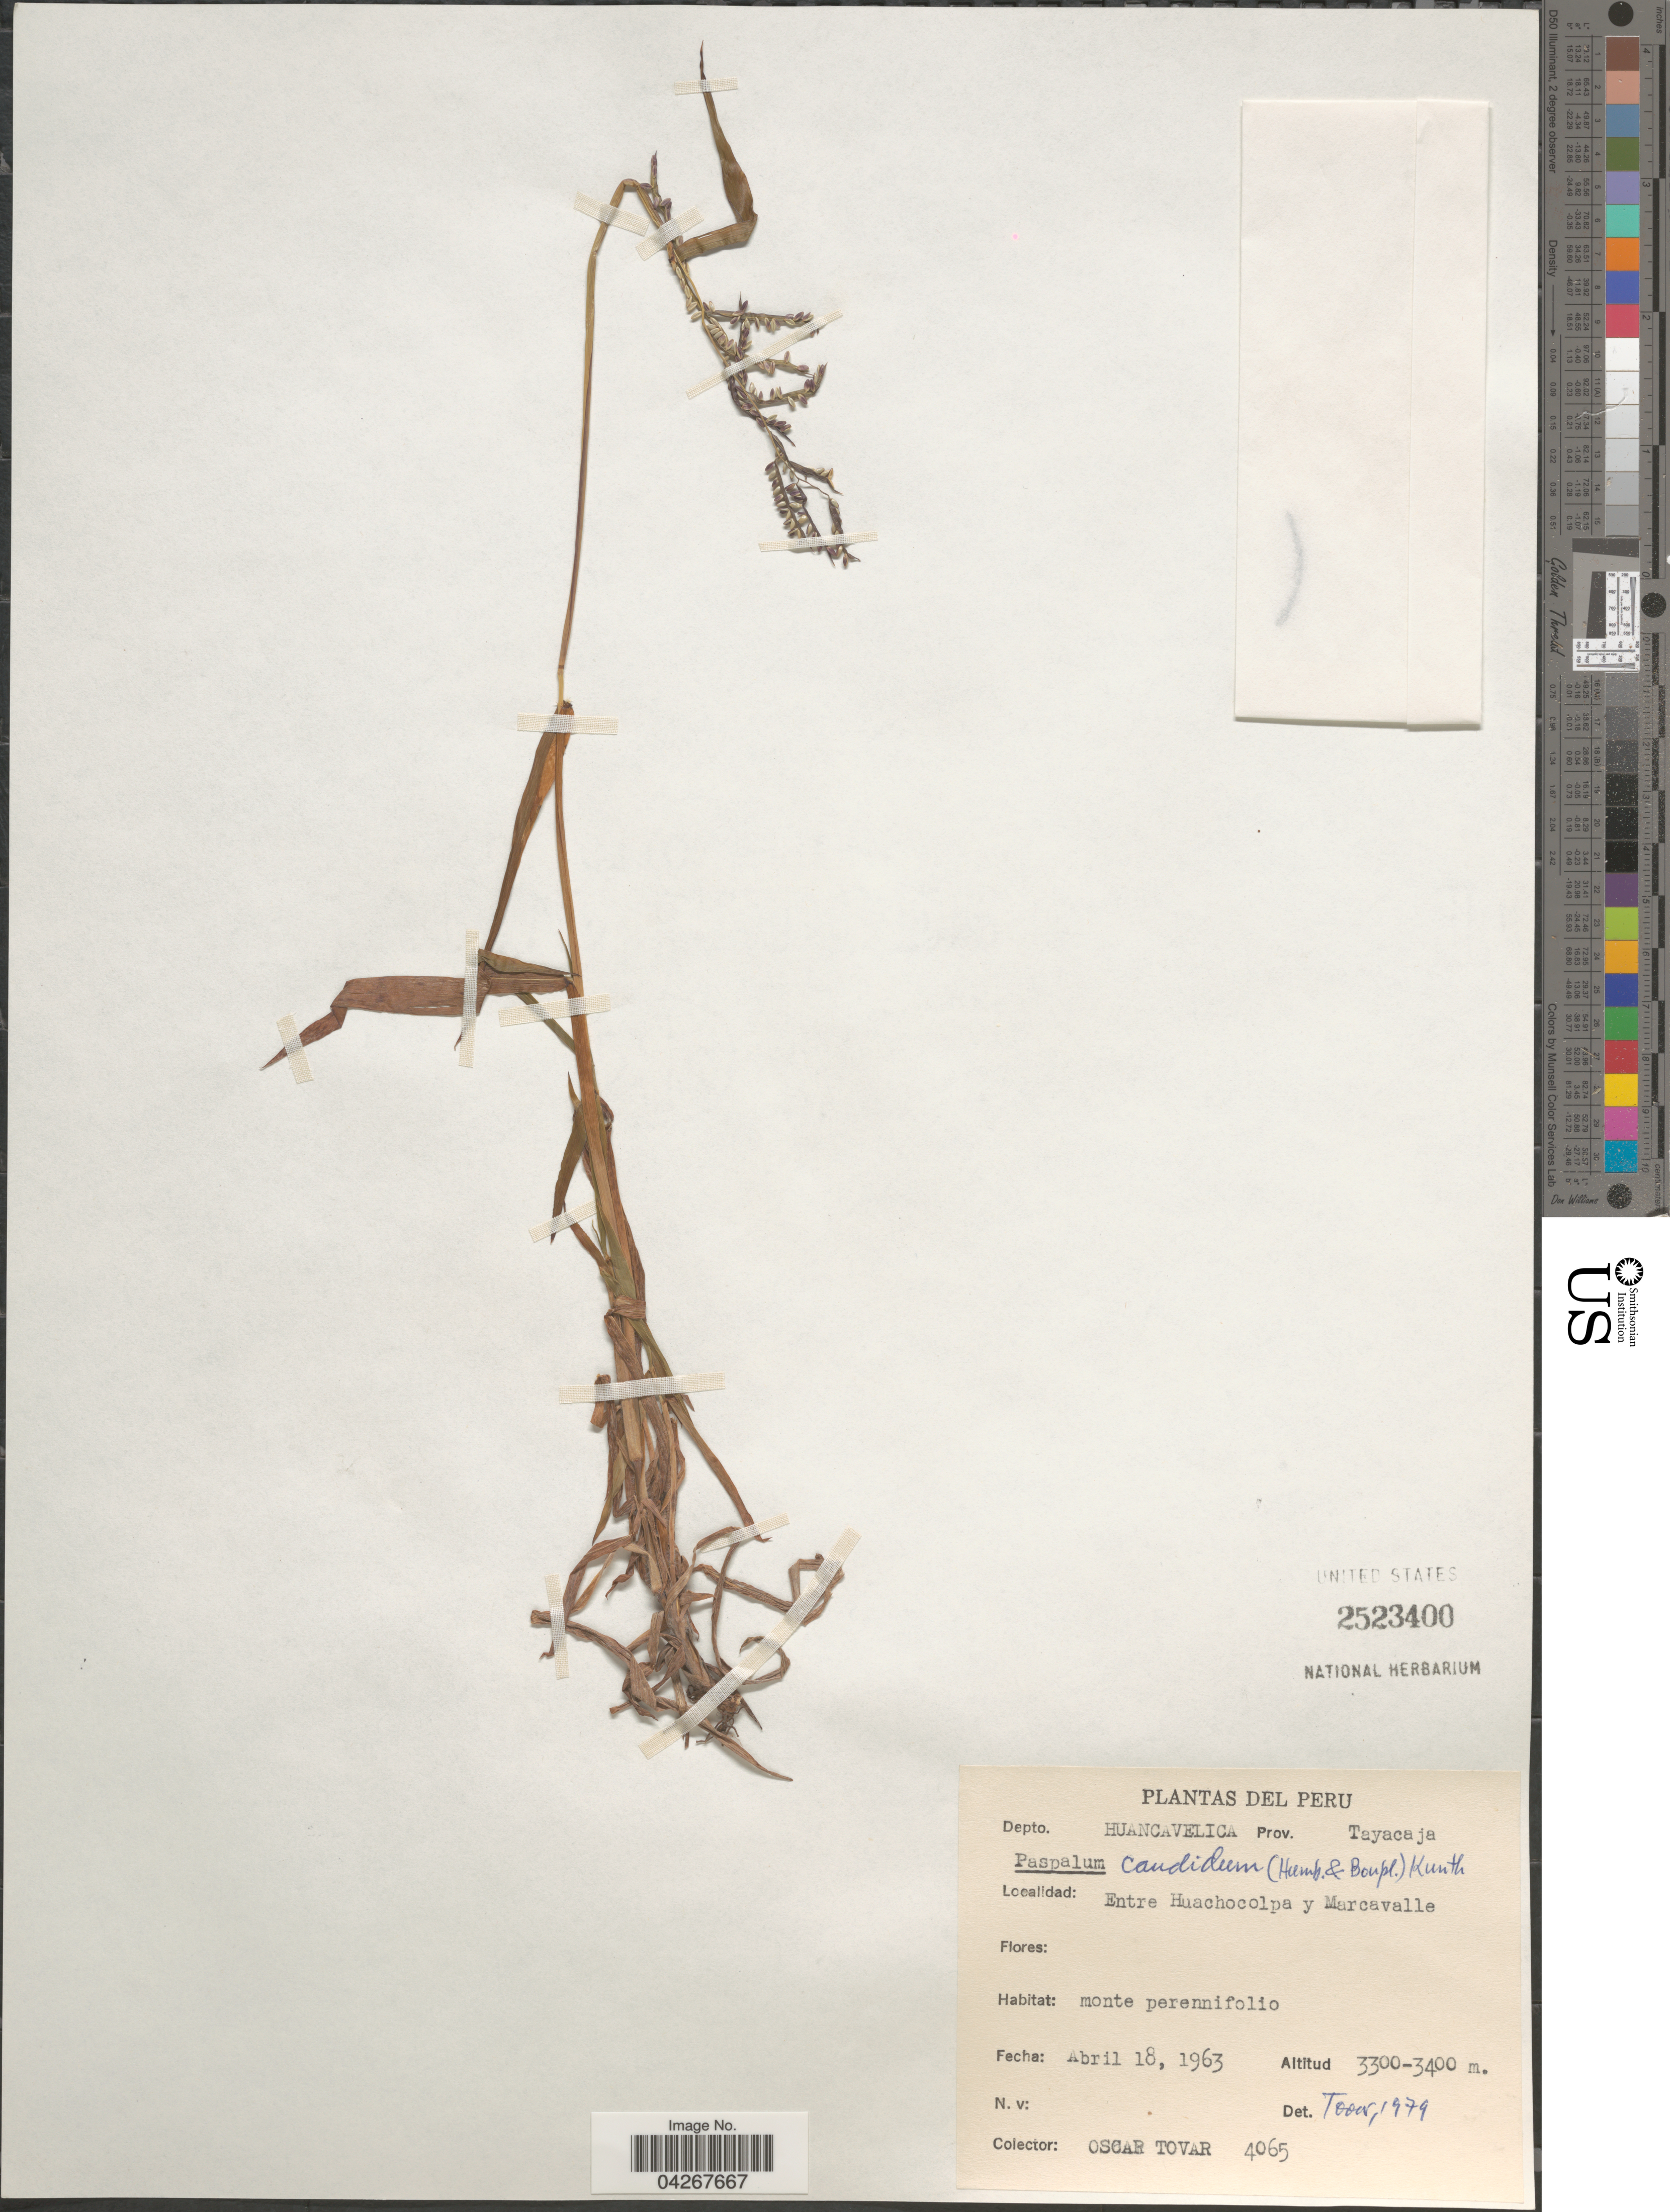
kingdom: Plantae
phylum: Tracheophyta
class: Liliopsida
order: Poales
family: Poaceae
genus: Paspalum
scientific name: Paspalum candidum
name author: (Humb. & Bonpl. ex Fleugge) Kunth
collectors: Ó. Tovar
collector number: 4065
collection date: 1963-04-18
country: Peru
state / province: Huancavelica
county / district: Tayacaja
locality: Depto. Huancavelica. Prov. Tayacaja. Entre Huachocolpa y Marcavalle.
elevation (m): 3300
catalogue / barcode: US 2523400